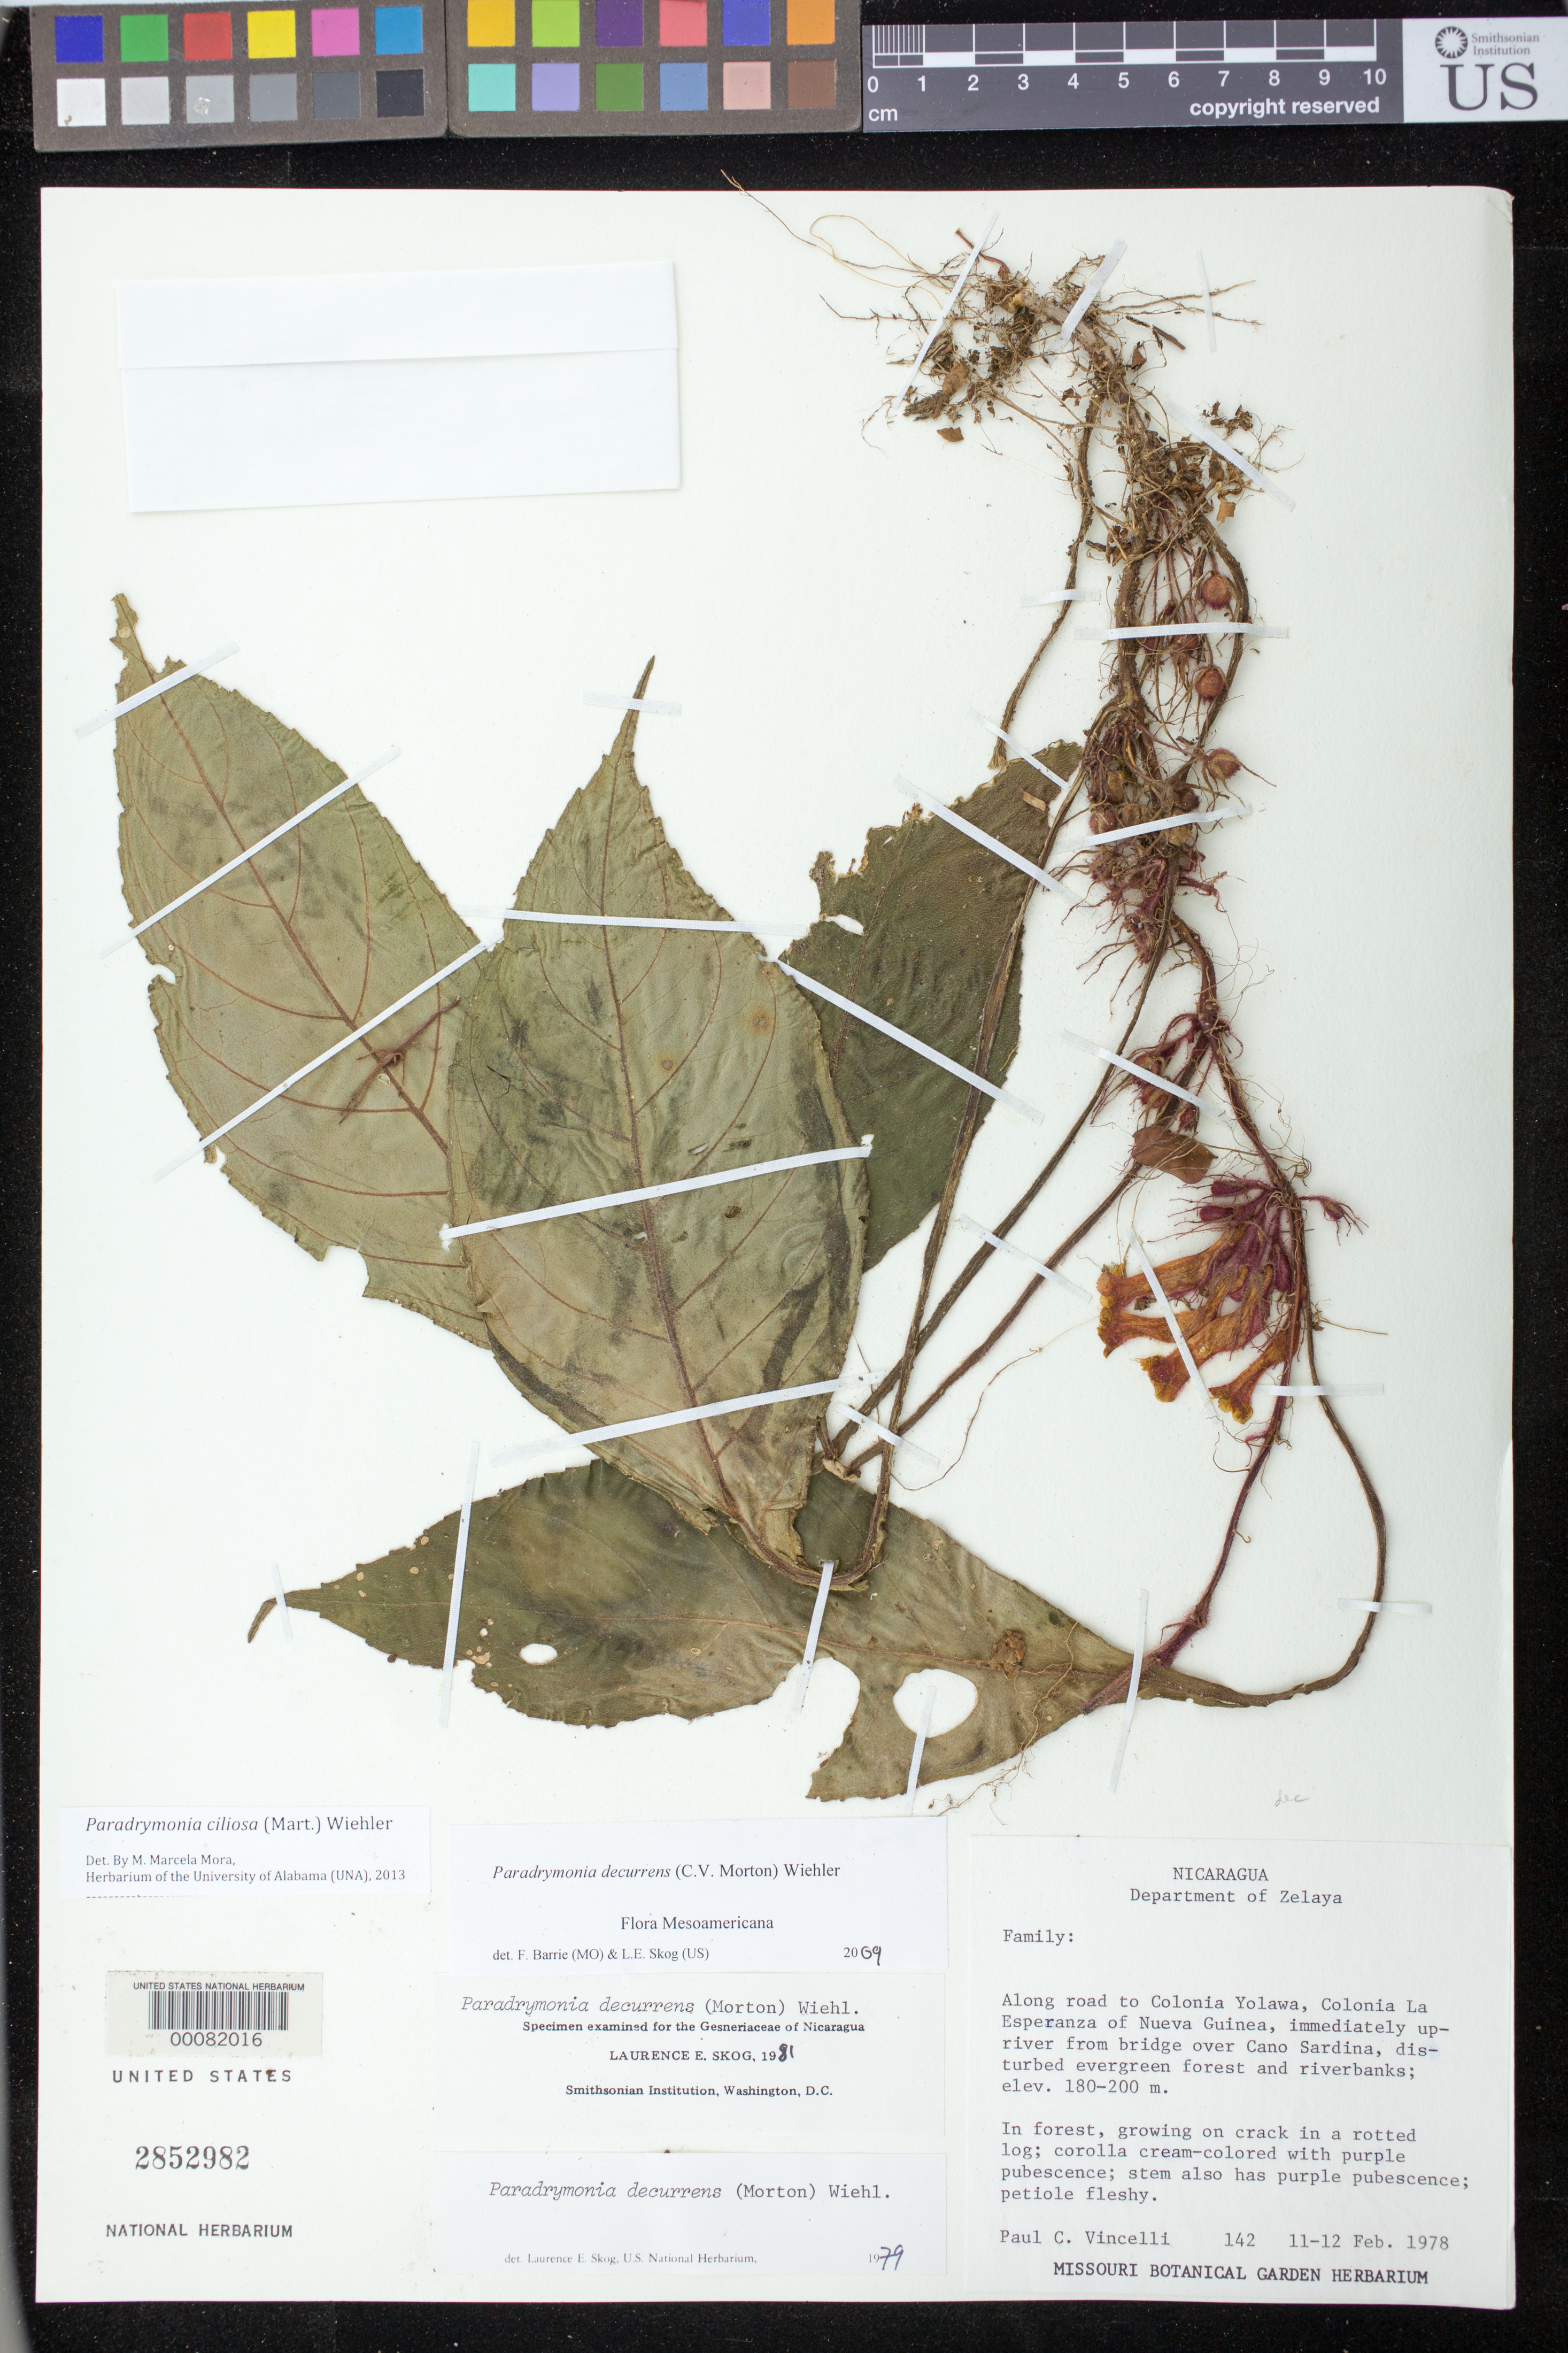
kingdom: Plantae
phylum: Tracheophyta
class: Magnoliopsida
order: Lamiales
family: Gesneriaceae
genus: Paradrymonia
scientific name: Paradrymonia ciliosa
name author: (Mart.) Wiehler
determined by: Mora, M. Marcela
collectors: P. Vincelli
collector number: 142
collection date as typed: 11-12 Feb 1978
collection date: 1978-02-11/1978-02-12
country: Nicaragua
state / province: Atlántico Sur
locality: Along road to Colonia Yolawa, Colonia La Esperanza of Nueva Guinea, immediately upriver from bridge over Cano Sardina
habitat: Disturbed evergreen forest and riverbanks; in forest, growing on crack in a rotted log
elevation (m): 180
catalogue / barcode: US 2852982